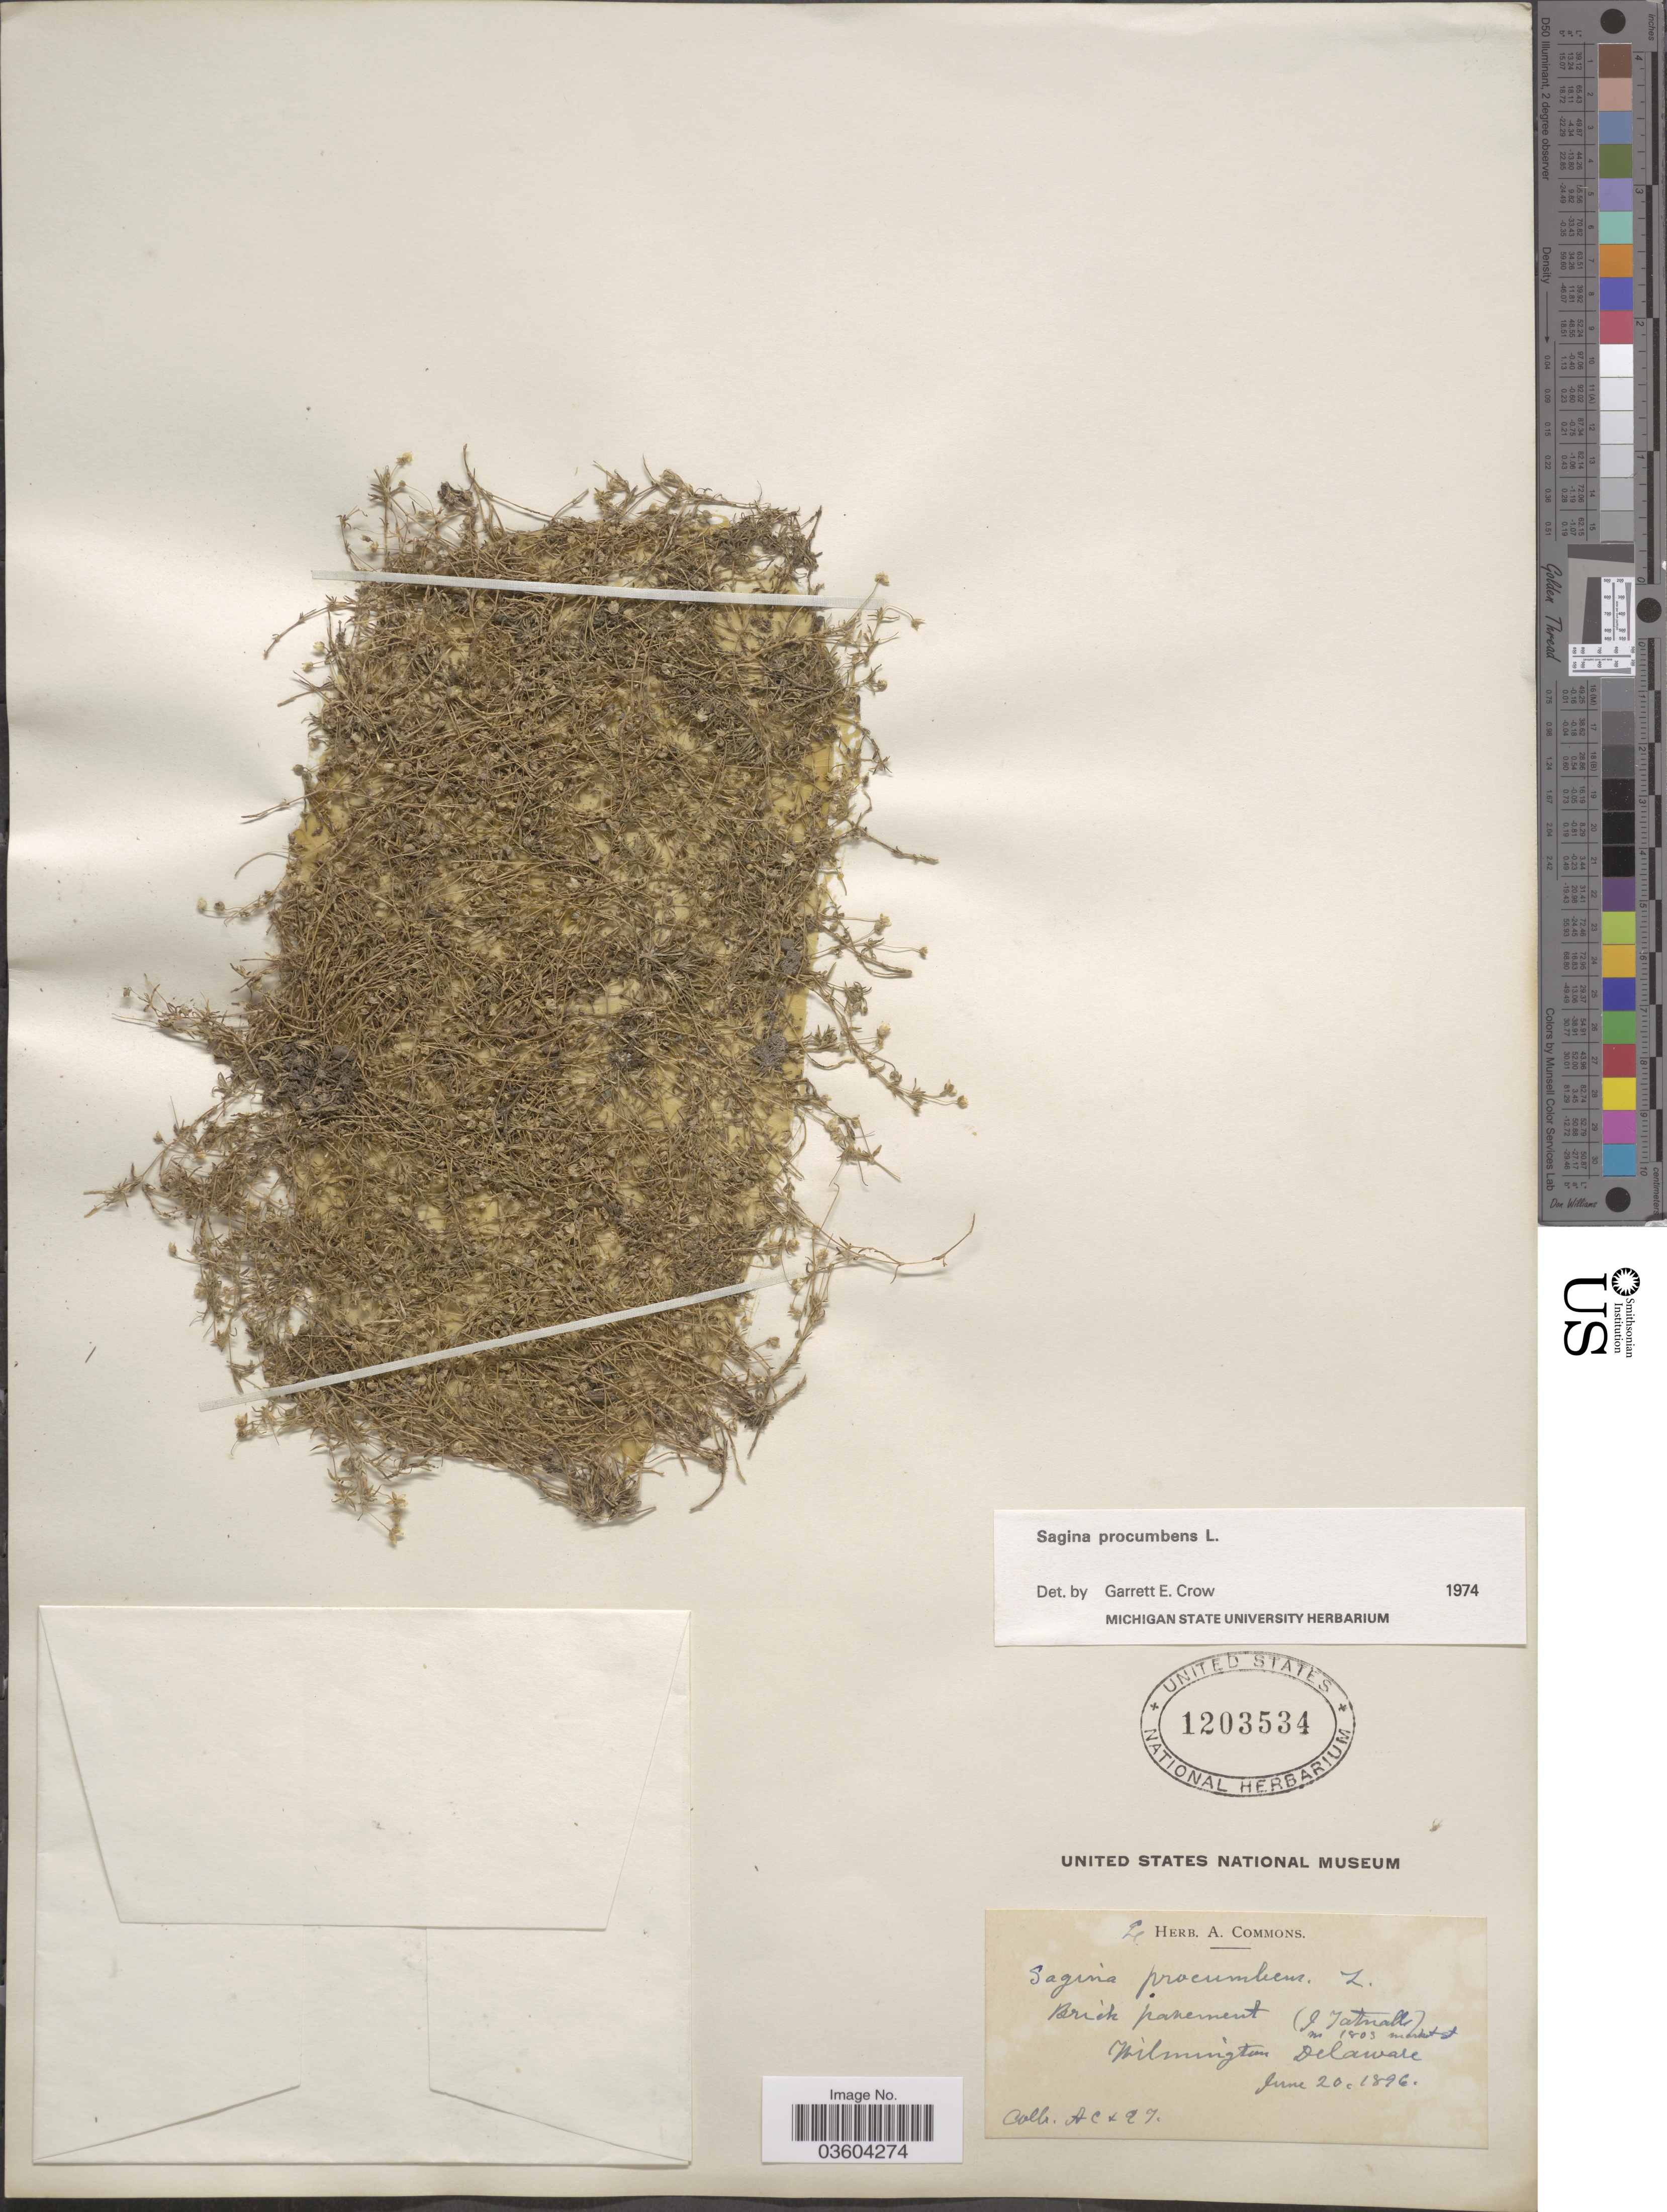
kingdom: Plantae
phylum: Tracheophyta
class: Magnoliopsida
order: Caryophyllales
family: Caryophyllaceae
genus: Sagina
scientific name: Sagina procumbens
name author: L.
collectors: A. Commons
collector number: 27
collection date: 1896-06-20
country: United States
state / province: Delaware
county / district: New Castle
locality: Wilmington.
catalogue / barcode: US 1203534